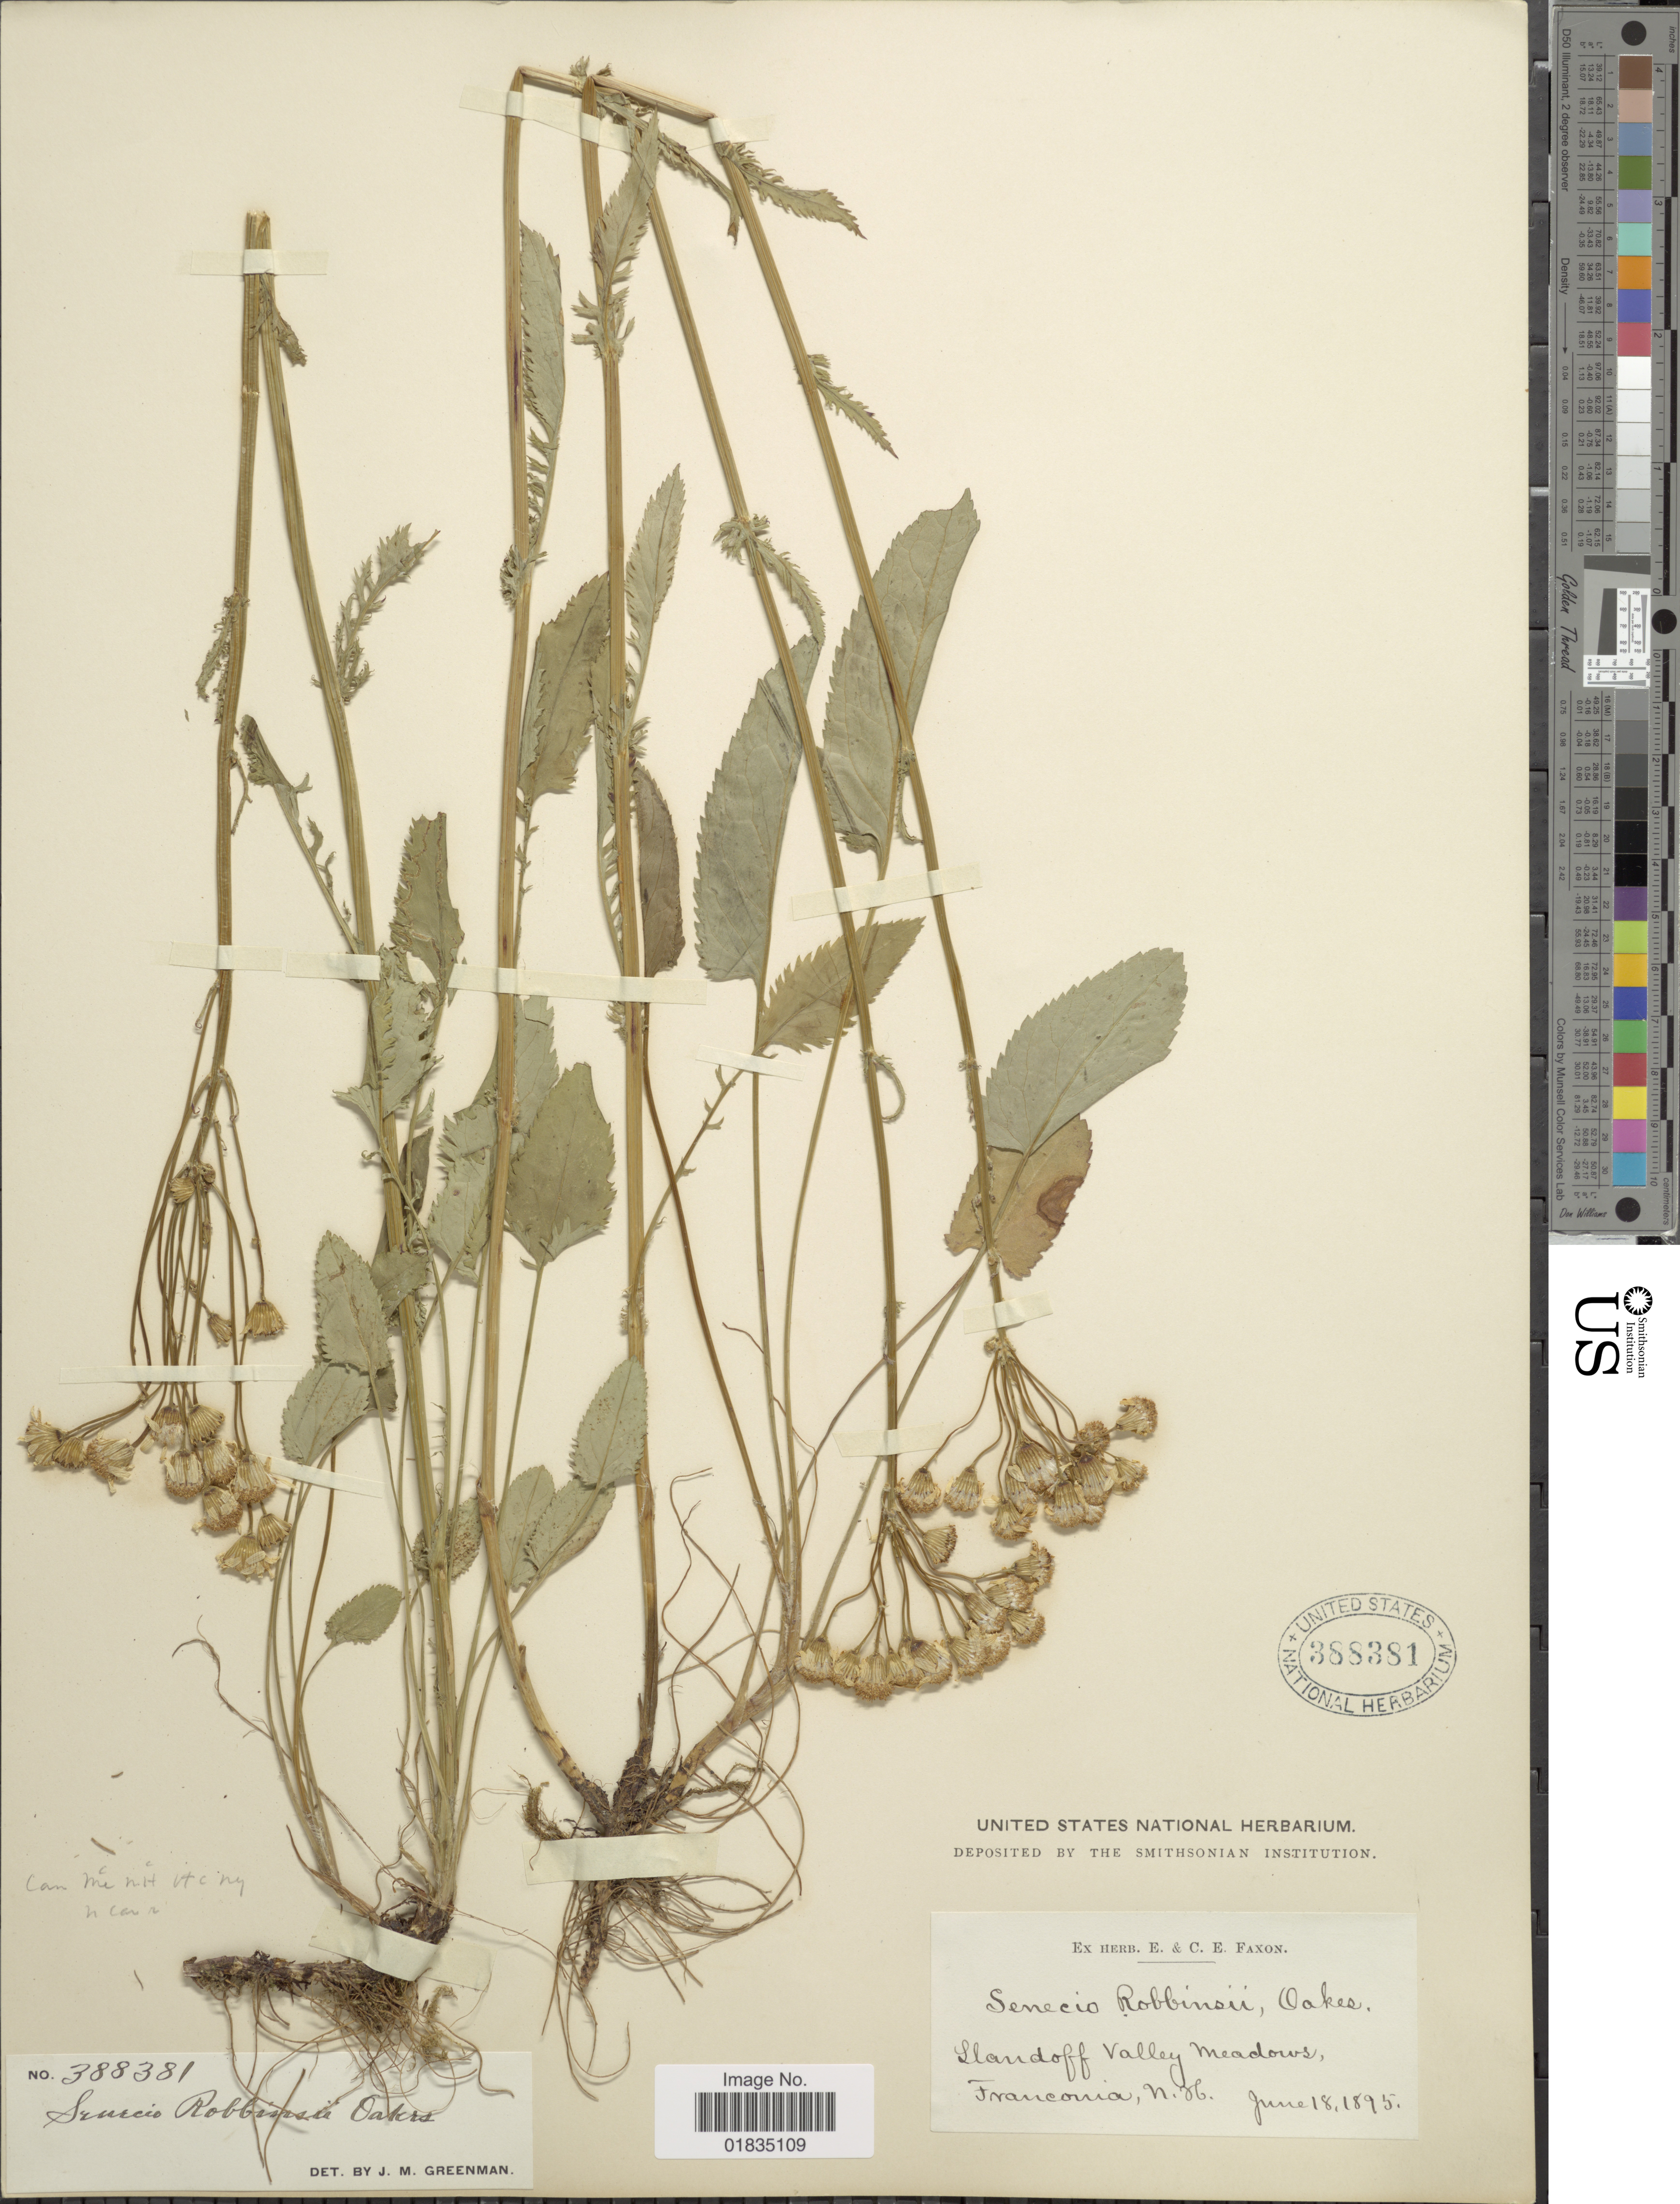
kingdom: Plantae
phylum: Tracheophyta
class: Magnoliopsida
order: Asterales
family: Asteraceae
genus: Packera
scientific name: Packera schweinitziana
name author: (Nutt.) W.A. Weber & Á. Löve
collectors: ex herb. E. & C.E. Faxon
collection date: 1895-06-18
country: United States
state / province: New Hampshire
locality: Llandoff Valley Franconia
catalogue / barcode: US 388381